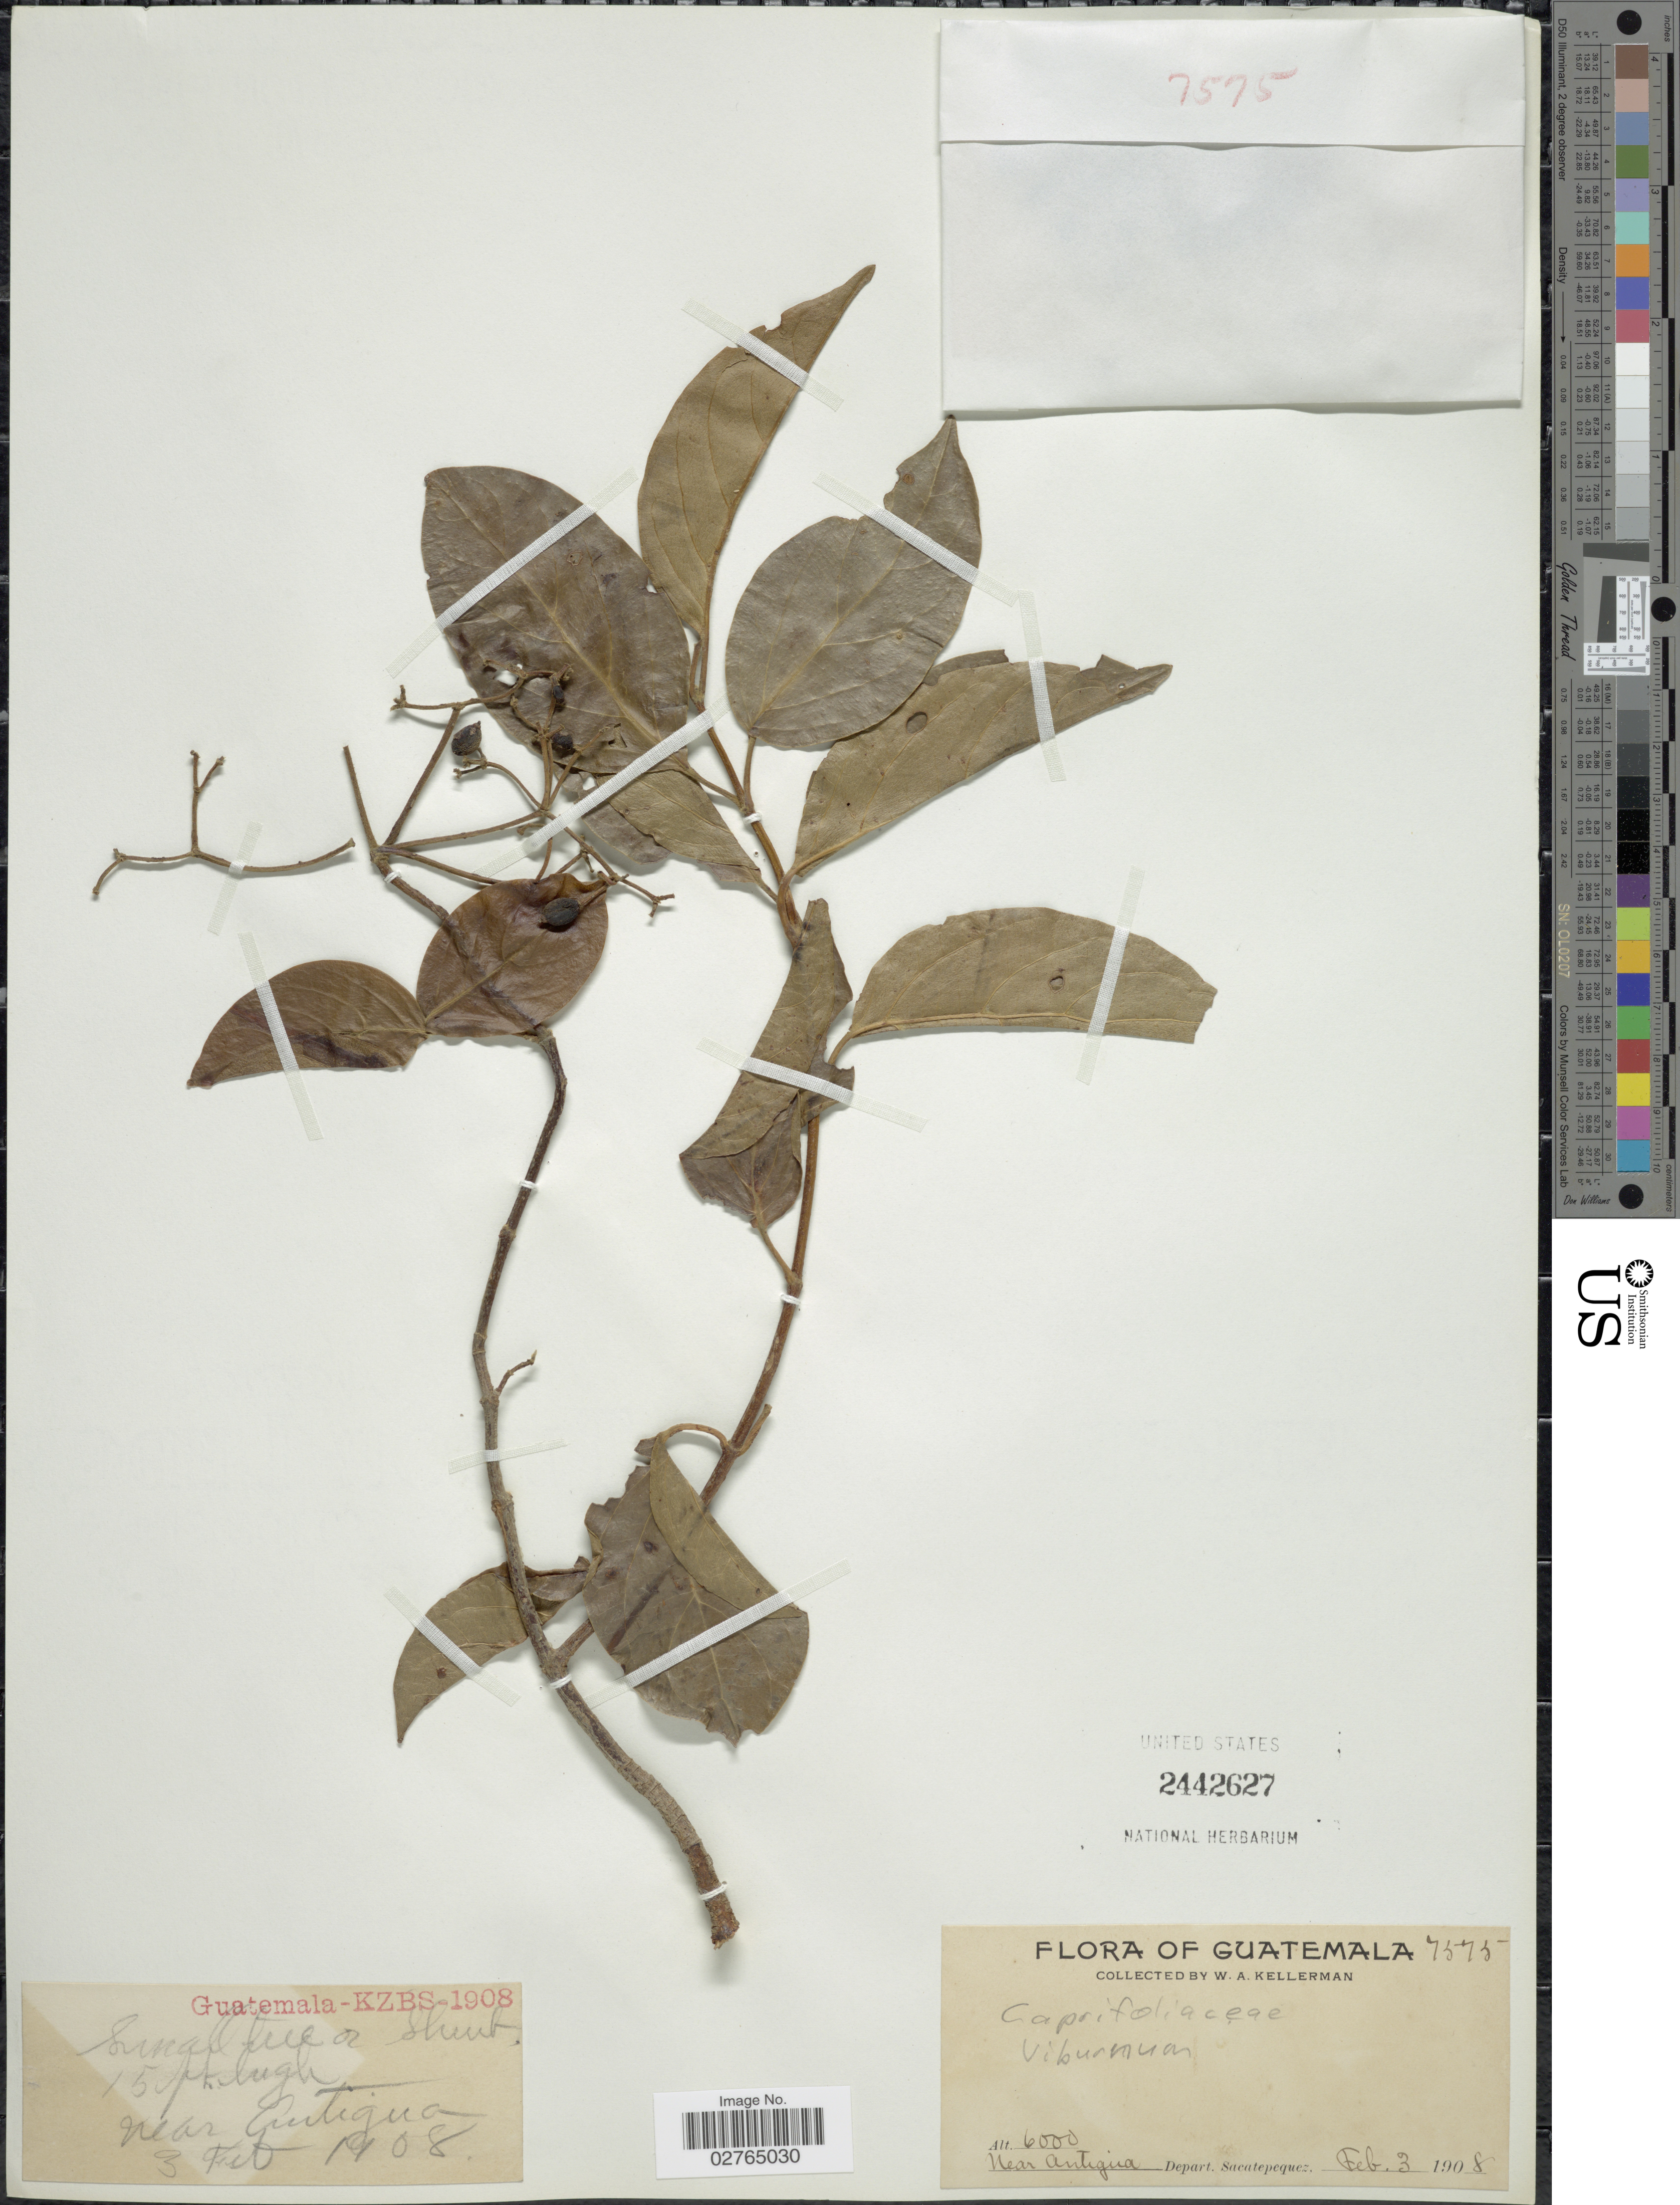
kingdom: Plantae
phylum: Tracheophyta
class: Magnoliopsida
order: Dipsacales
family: Viburnaceae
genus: Viburnum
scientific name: Viburnum sp.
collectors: W. Kellerman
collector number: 7575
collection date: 1908-02-03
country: Guatemala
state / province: Sacatepéquez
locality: Near Antigua. Depart. Sacatepequez.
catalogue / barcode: US 2442627